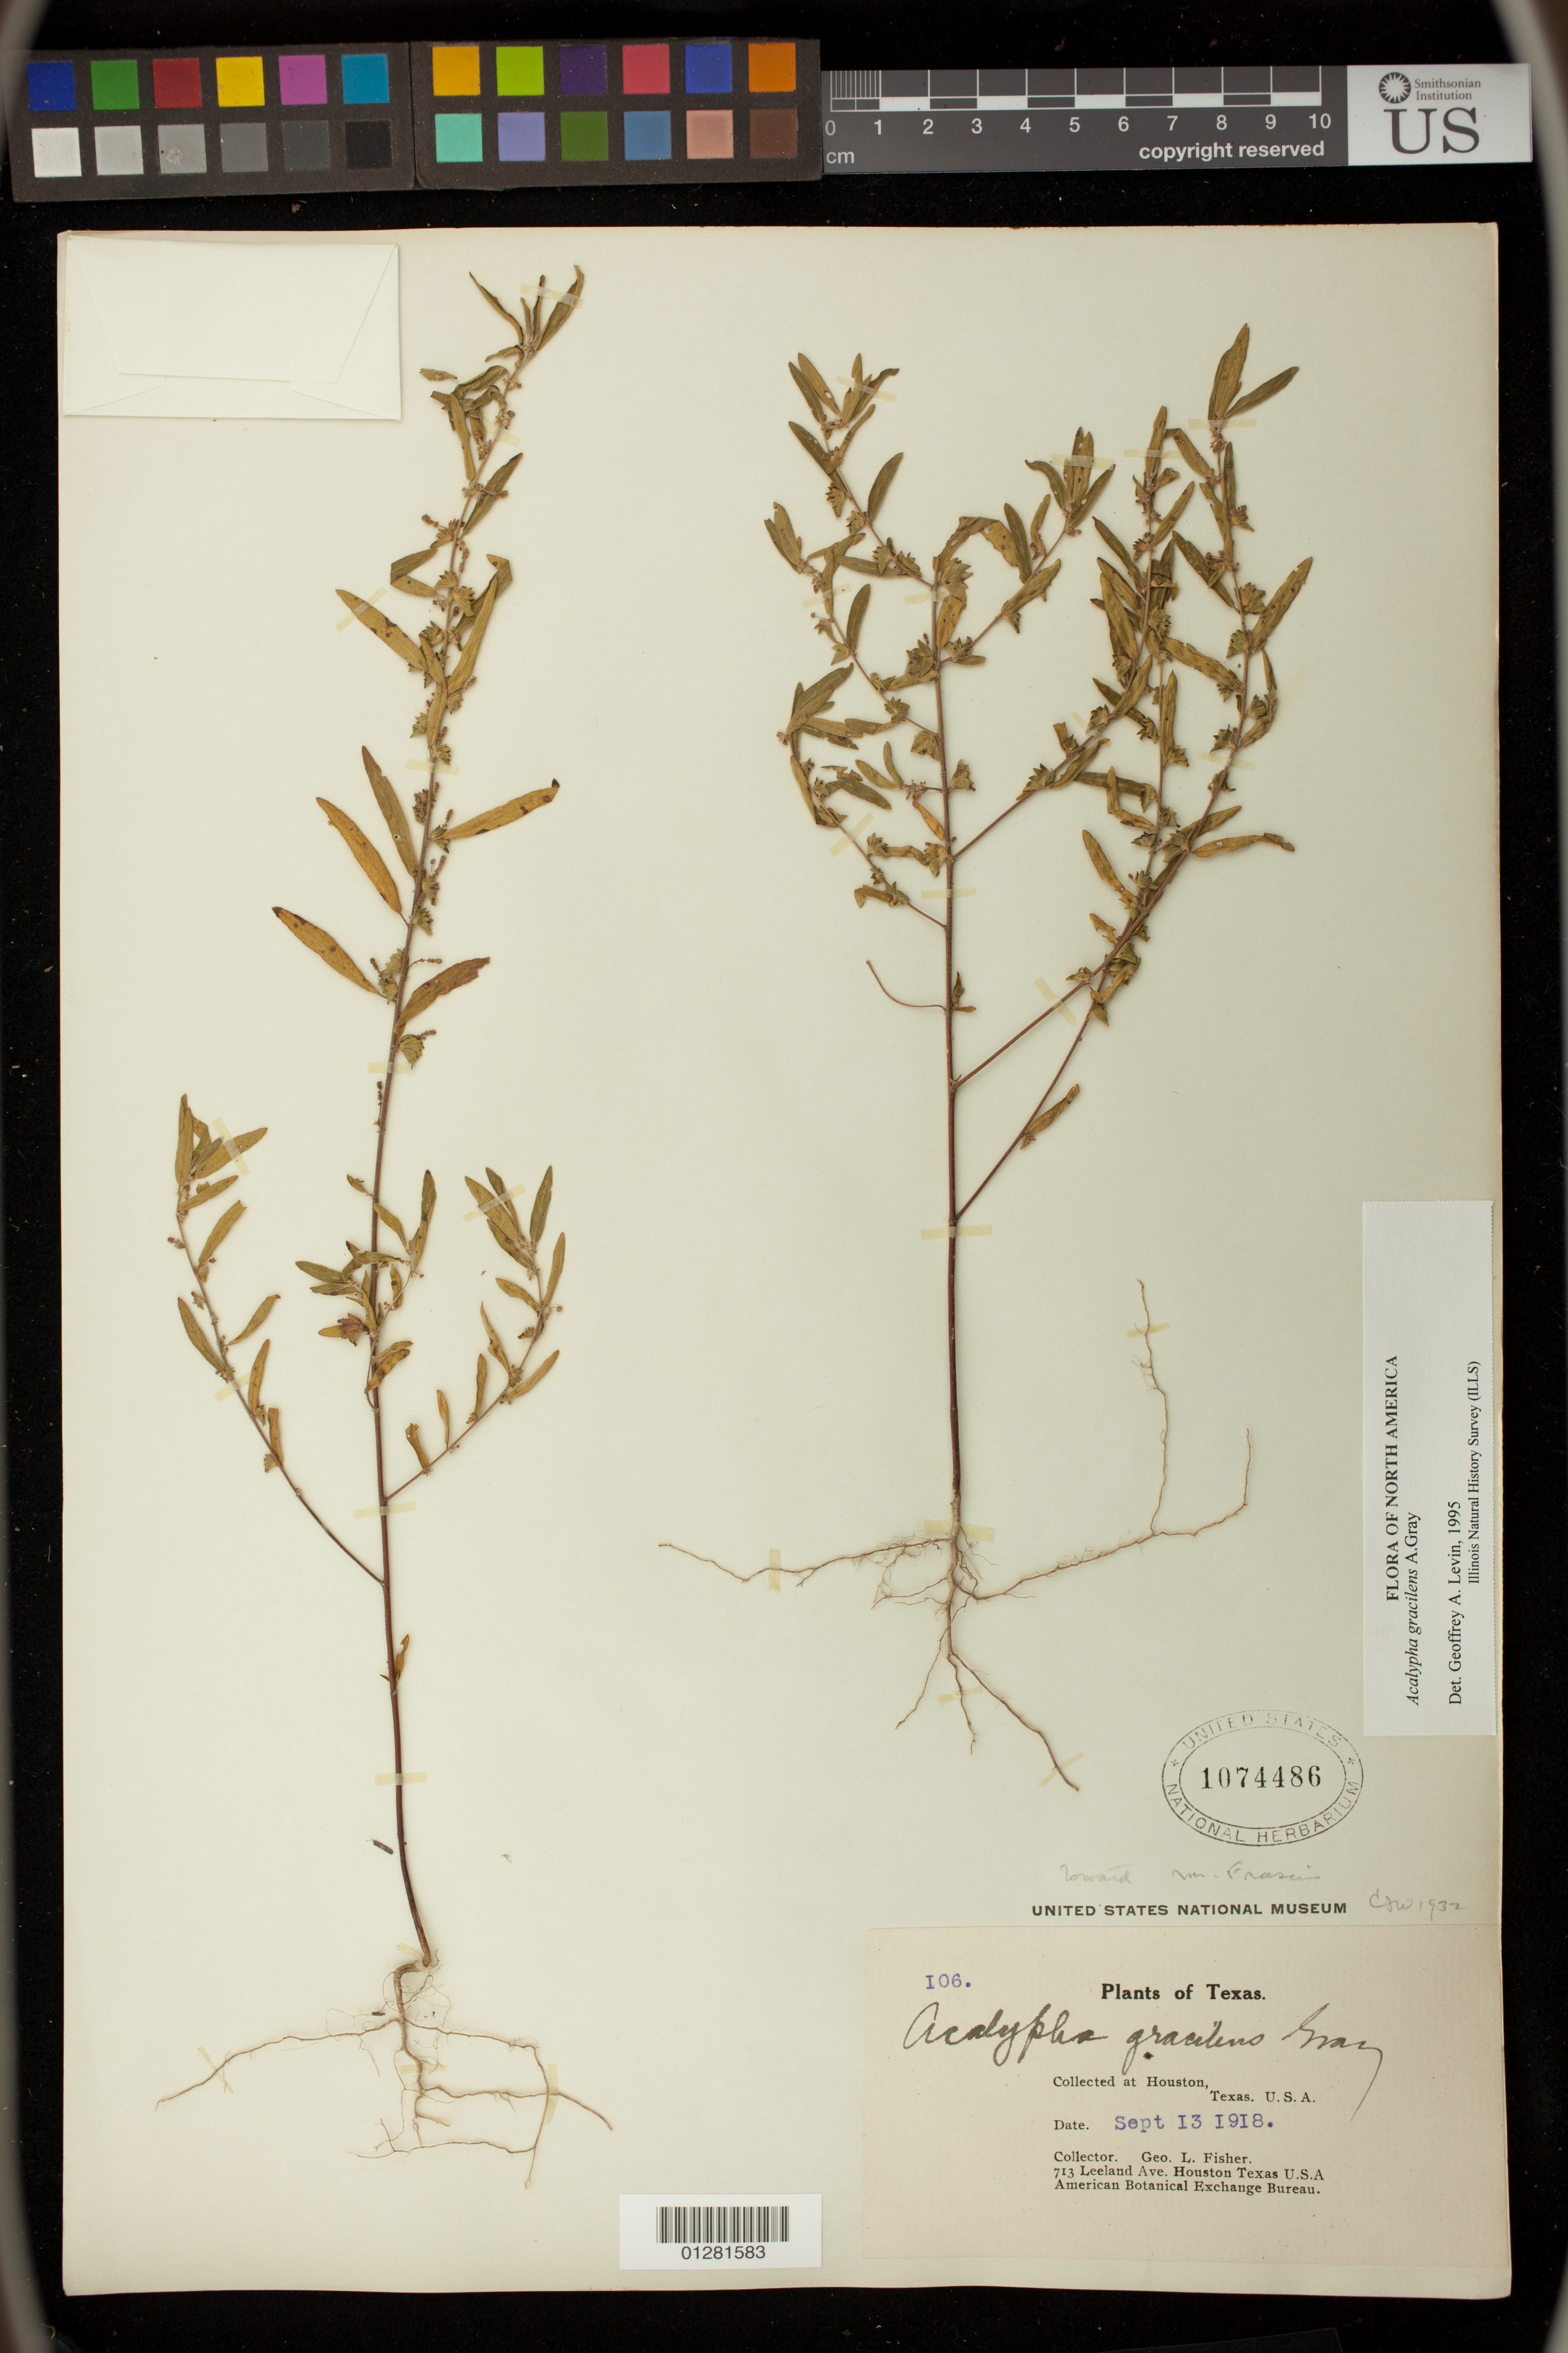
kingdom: Plantae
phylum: Tracheophyta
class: Magnoliopsida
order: Malpighiales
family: Euphorbiaceae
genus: Acalypha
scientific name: Acalypha gracilens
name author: A. Gray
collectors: G. L. Fisher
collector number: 106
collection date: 1918-09-13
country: United States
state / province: Texas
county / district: Harris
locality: Collected at Houston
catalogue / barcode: US 1074486